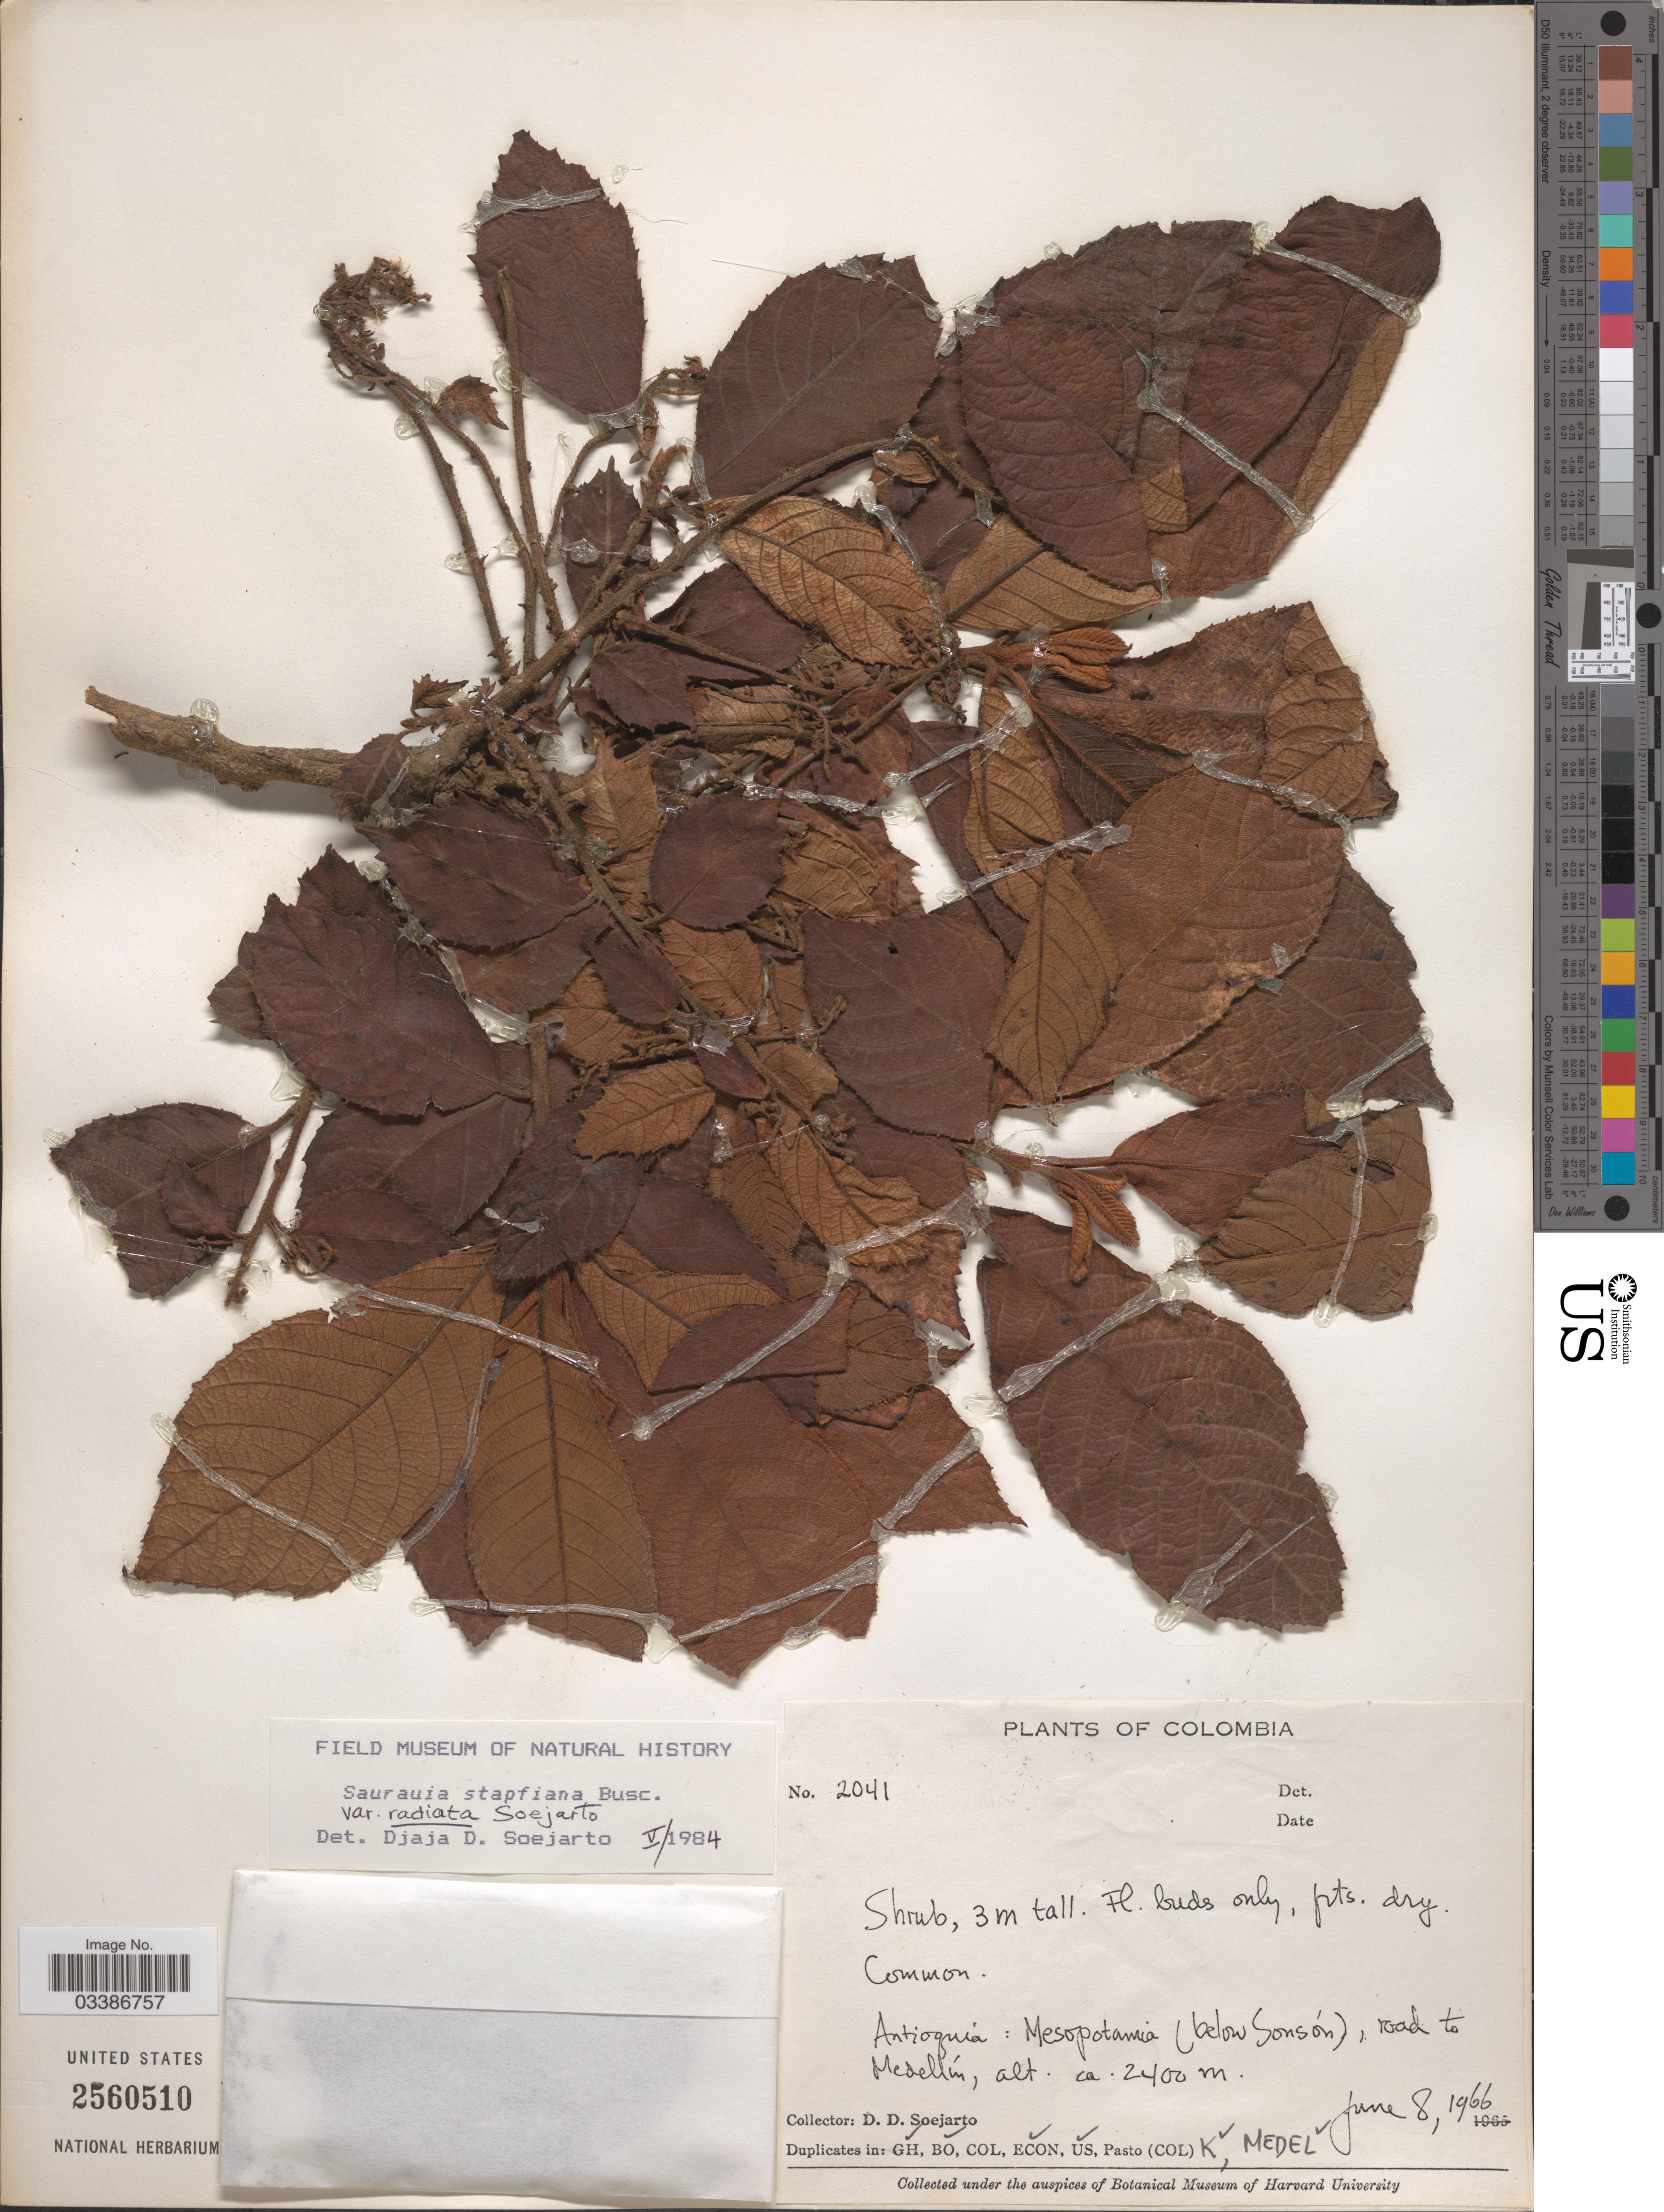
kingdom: Plantae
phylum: Tracheophyta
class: Magnoliopsida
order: Ericales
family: Actinidiaceae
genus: Saurauia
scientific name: Saurauia stapfiana var. radiata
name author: Soejarto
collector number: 2041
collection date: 1966-06-08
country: Colombia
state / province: Antioquia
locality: Mesopotamia (below Sonsón), road to Medellín.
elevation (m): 2400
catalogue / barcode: US 2560510